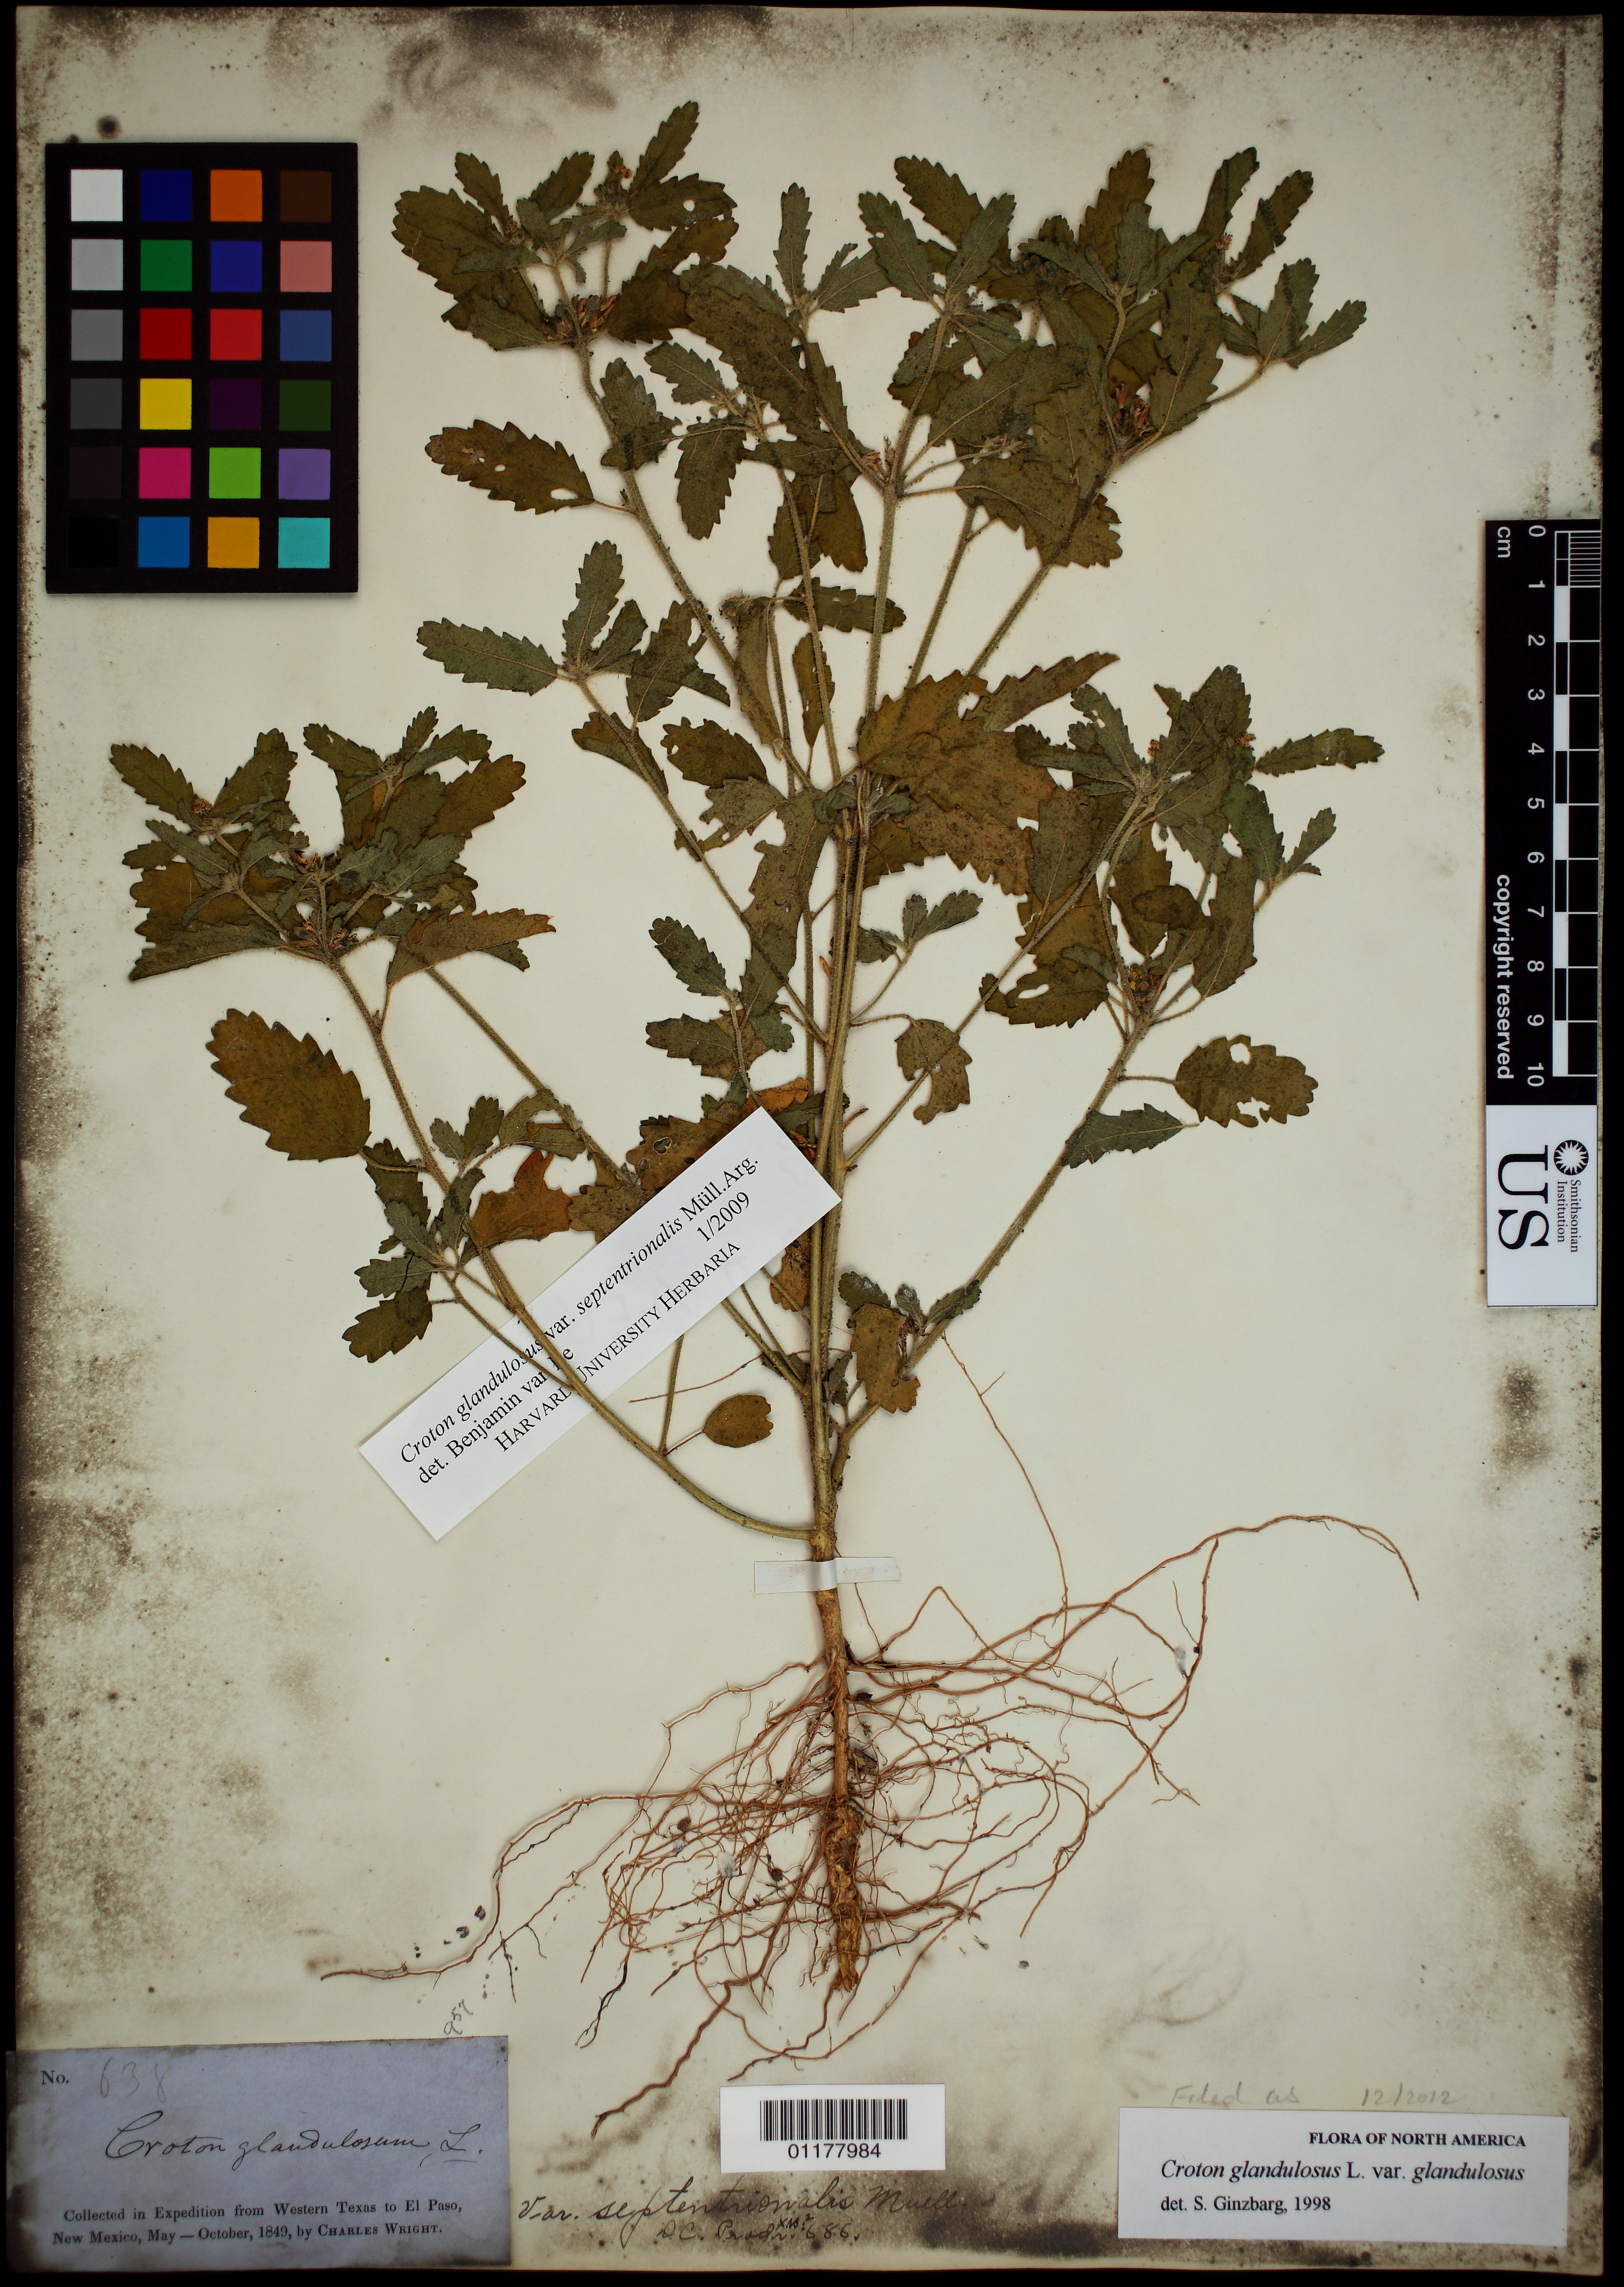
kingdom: Plantae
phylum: Tracheophyta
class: Magnoliopsida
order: Malpighiales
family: Euphorbiaceae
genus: Croton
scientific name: Croton glandulosus var. glandulosus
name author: L.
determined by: Ginzbarg, S.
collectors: C. Wright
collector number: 638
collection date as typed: May 1849 to -- Oct 1849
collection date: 1849-05/1849-10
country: United States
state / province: New Mexico / Texas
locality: W Texas to El Paso, New Mexico.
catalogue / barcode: US 1